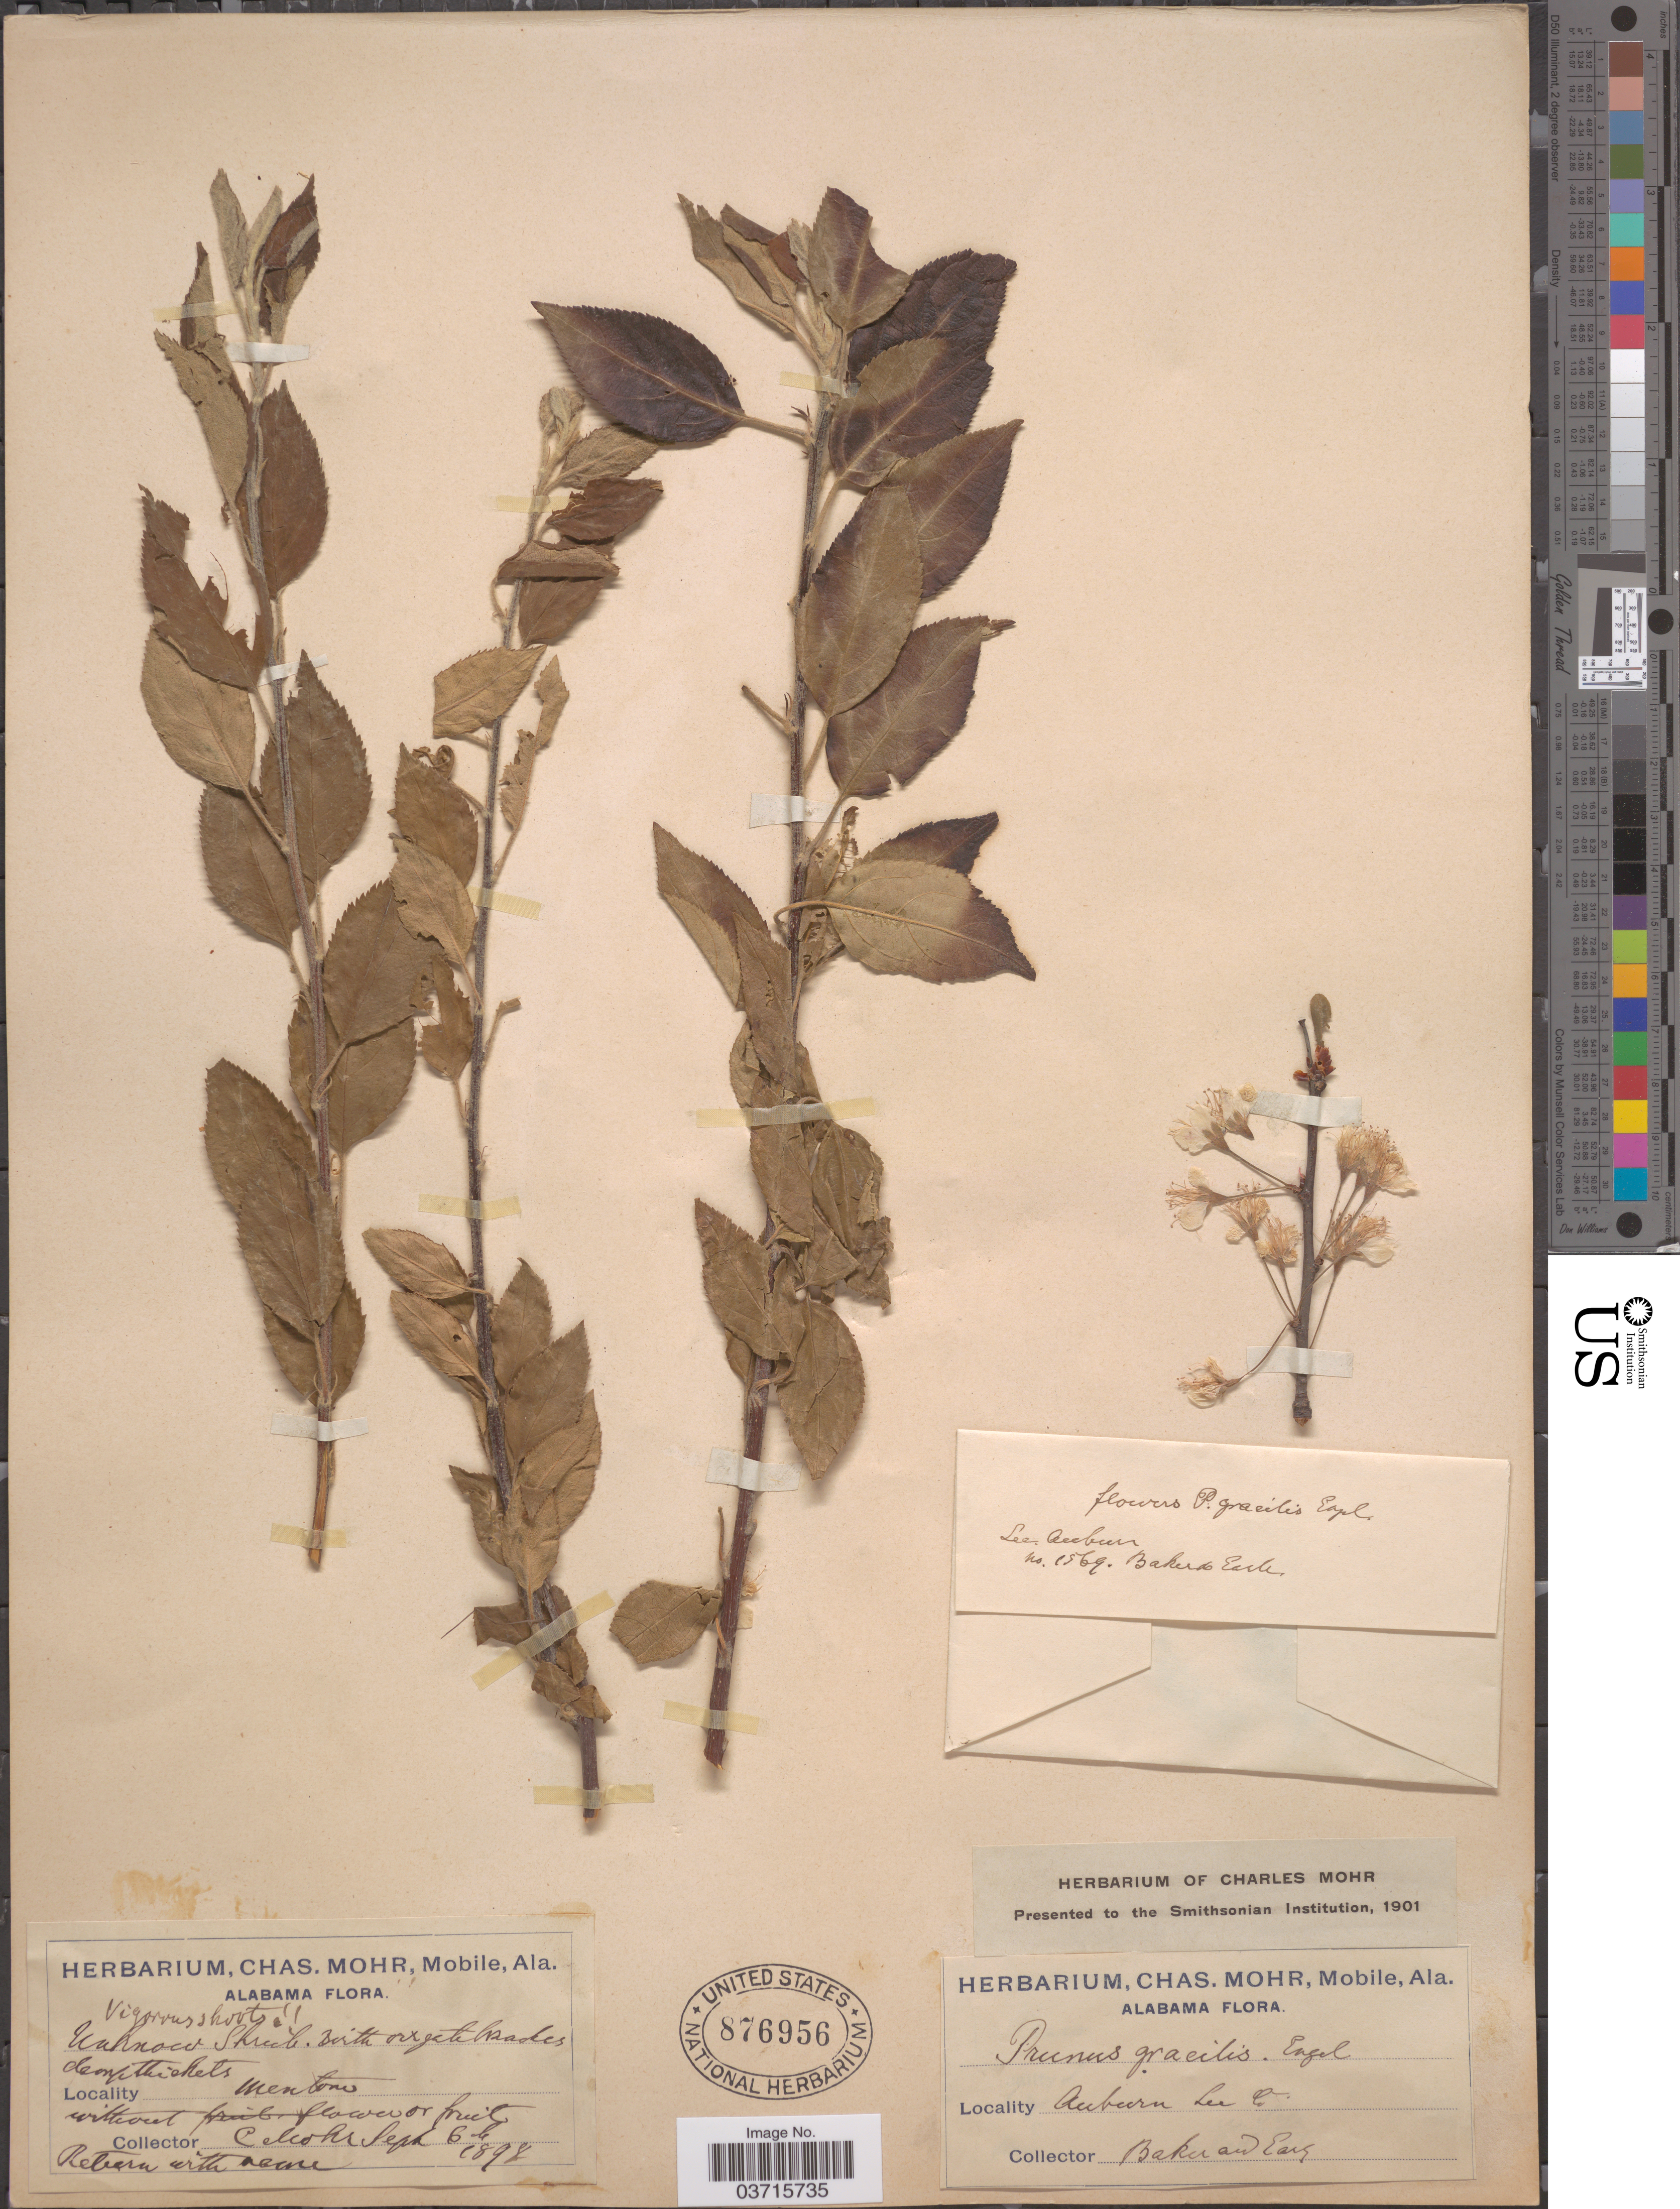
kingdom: Plantae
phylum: Tracheophyta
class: Magnoliopsida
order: Rosales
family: Rosaceae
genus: Prunus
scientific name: Prunus gracilis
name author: Engelm. & A. Gray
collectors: Mohr, C. T. (herbarium)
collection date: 1898-09-06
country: United States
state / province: Alabama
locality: Mentone.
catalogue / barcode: US 876956